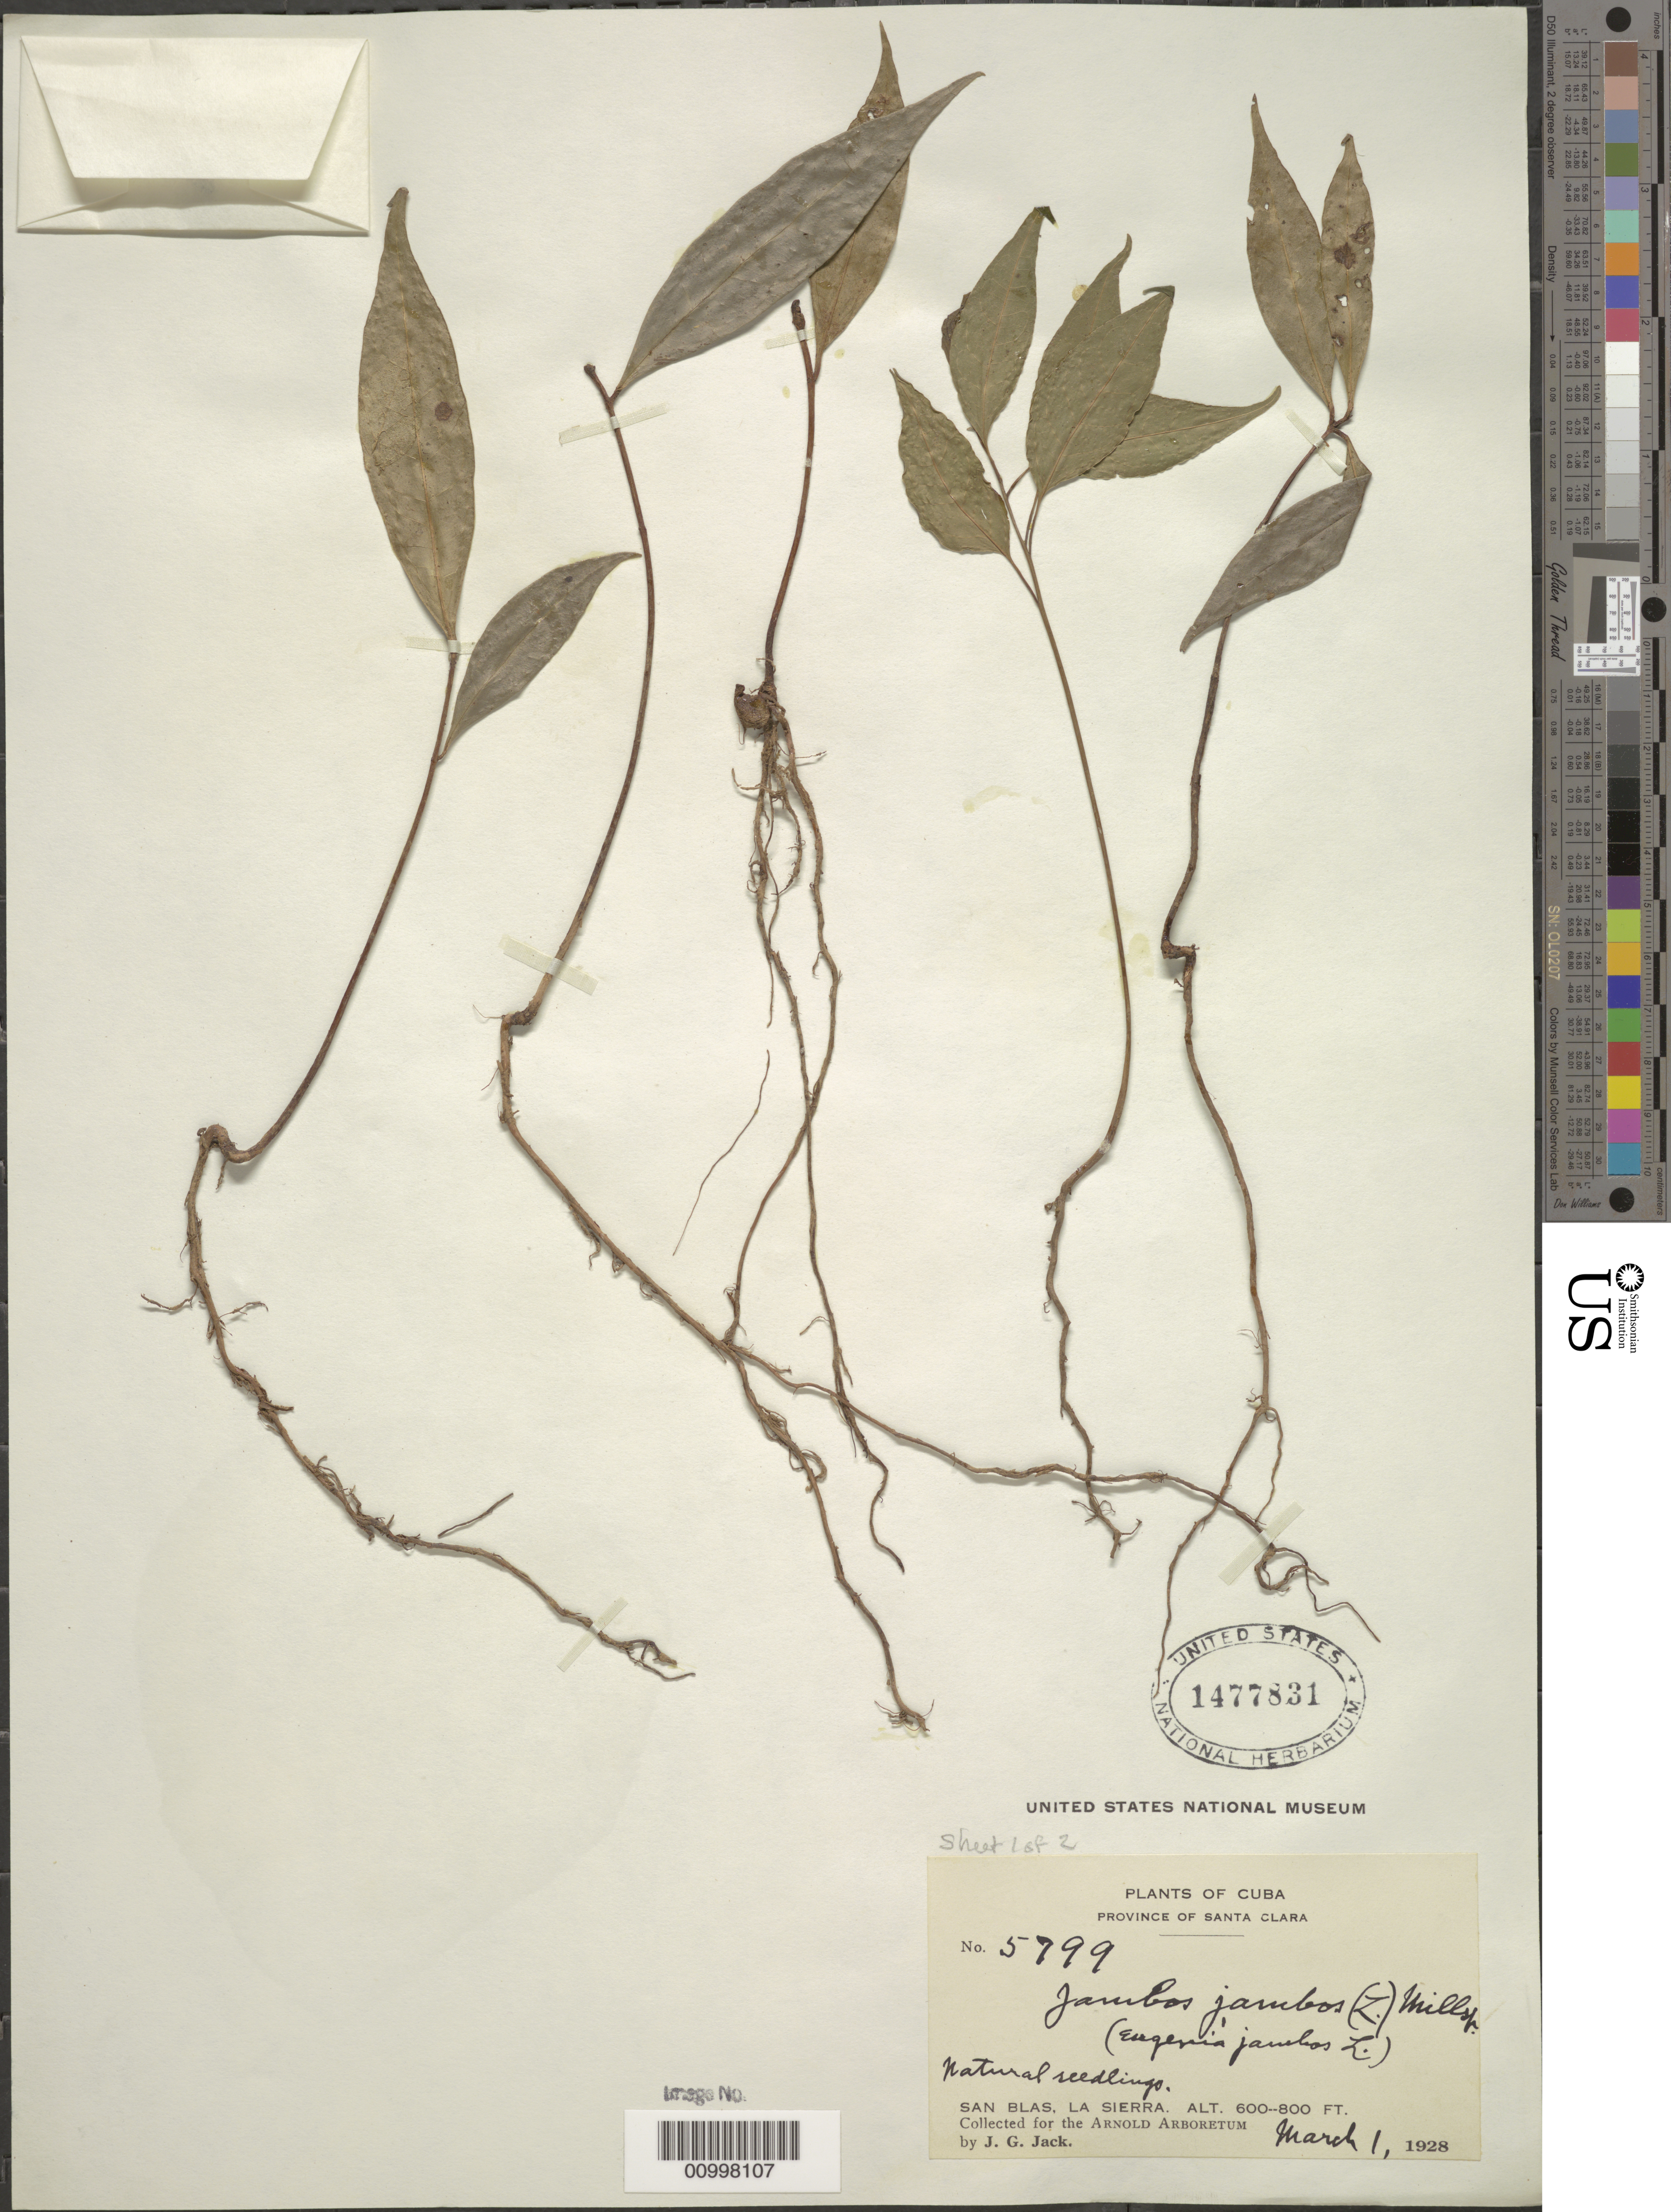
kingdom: Plantae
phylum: Tracheophyta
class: Magnoliopsida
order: Myrtales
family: Myrtaceae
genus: Syzygium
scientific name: Syzygium jambos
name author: (L.) Alston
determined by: Strong, Mark T., (BOT), Smithsonian Institution - National Museum of Natural History (UNITED STATES)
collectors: J. G. Jack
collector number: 5799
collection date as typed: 01 Mar 1928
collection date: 1928-03-01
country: Cuba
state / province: Matanzas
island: Cuba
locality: San Blas, La Sierra, Santa Clara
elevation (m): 183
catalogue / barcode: US 1477831